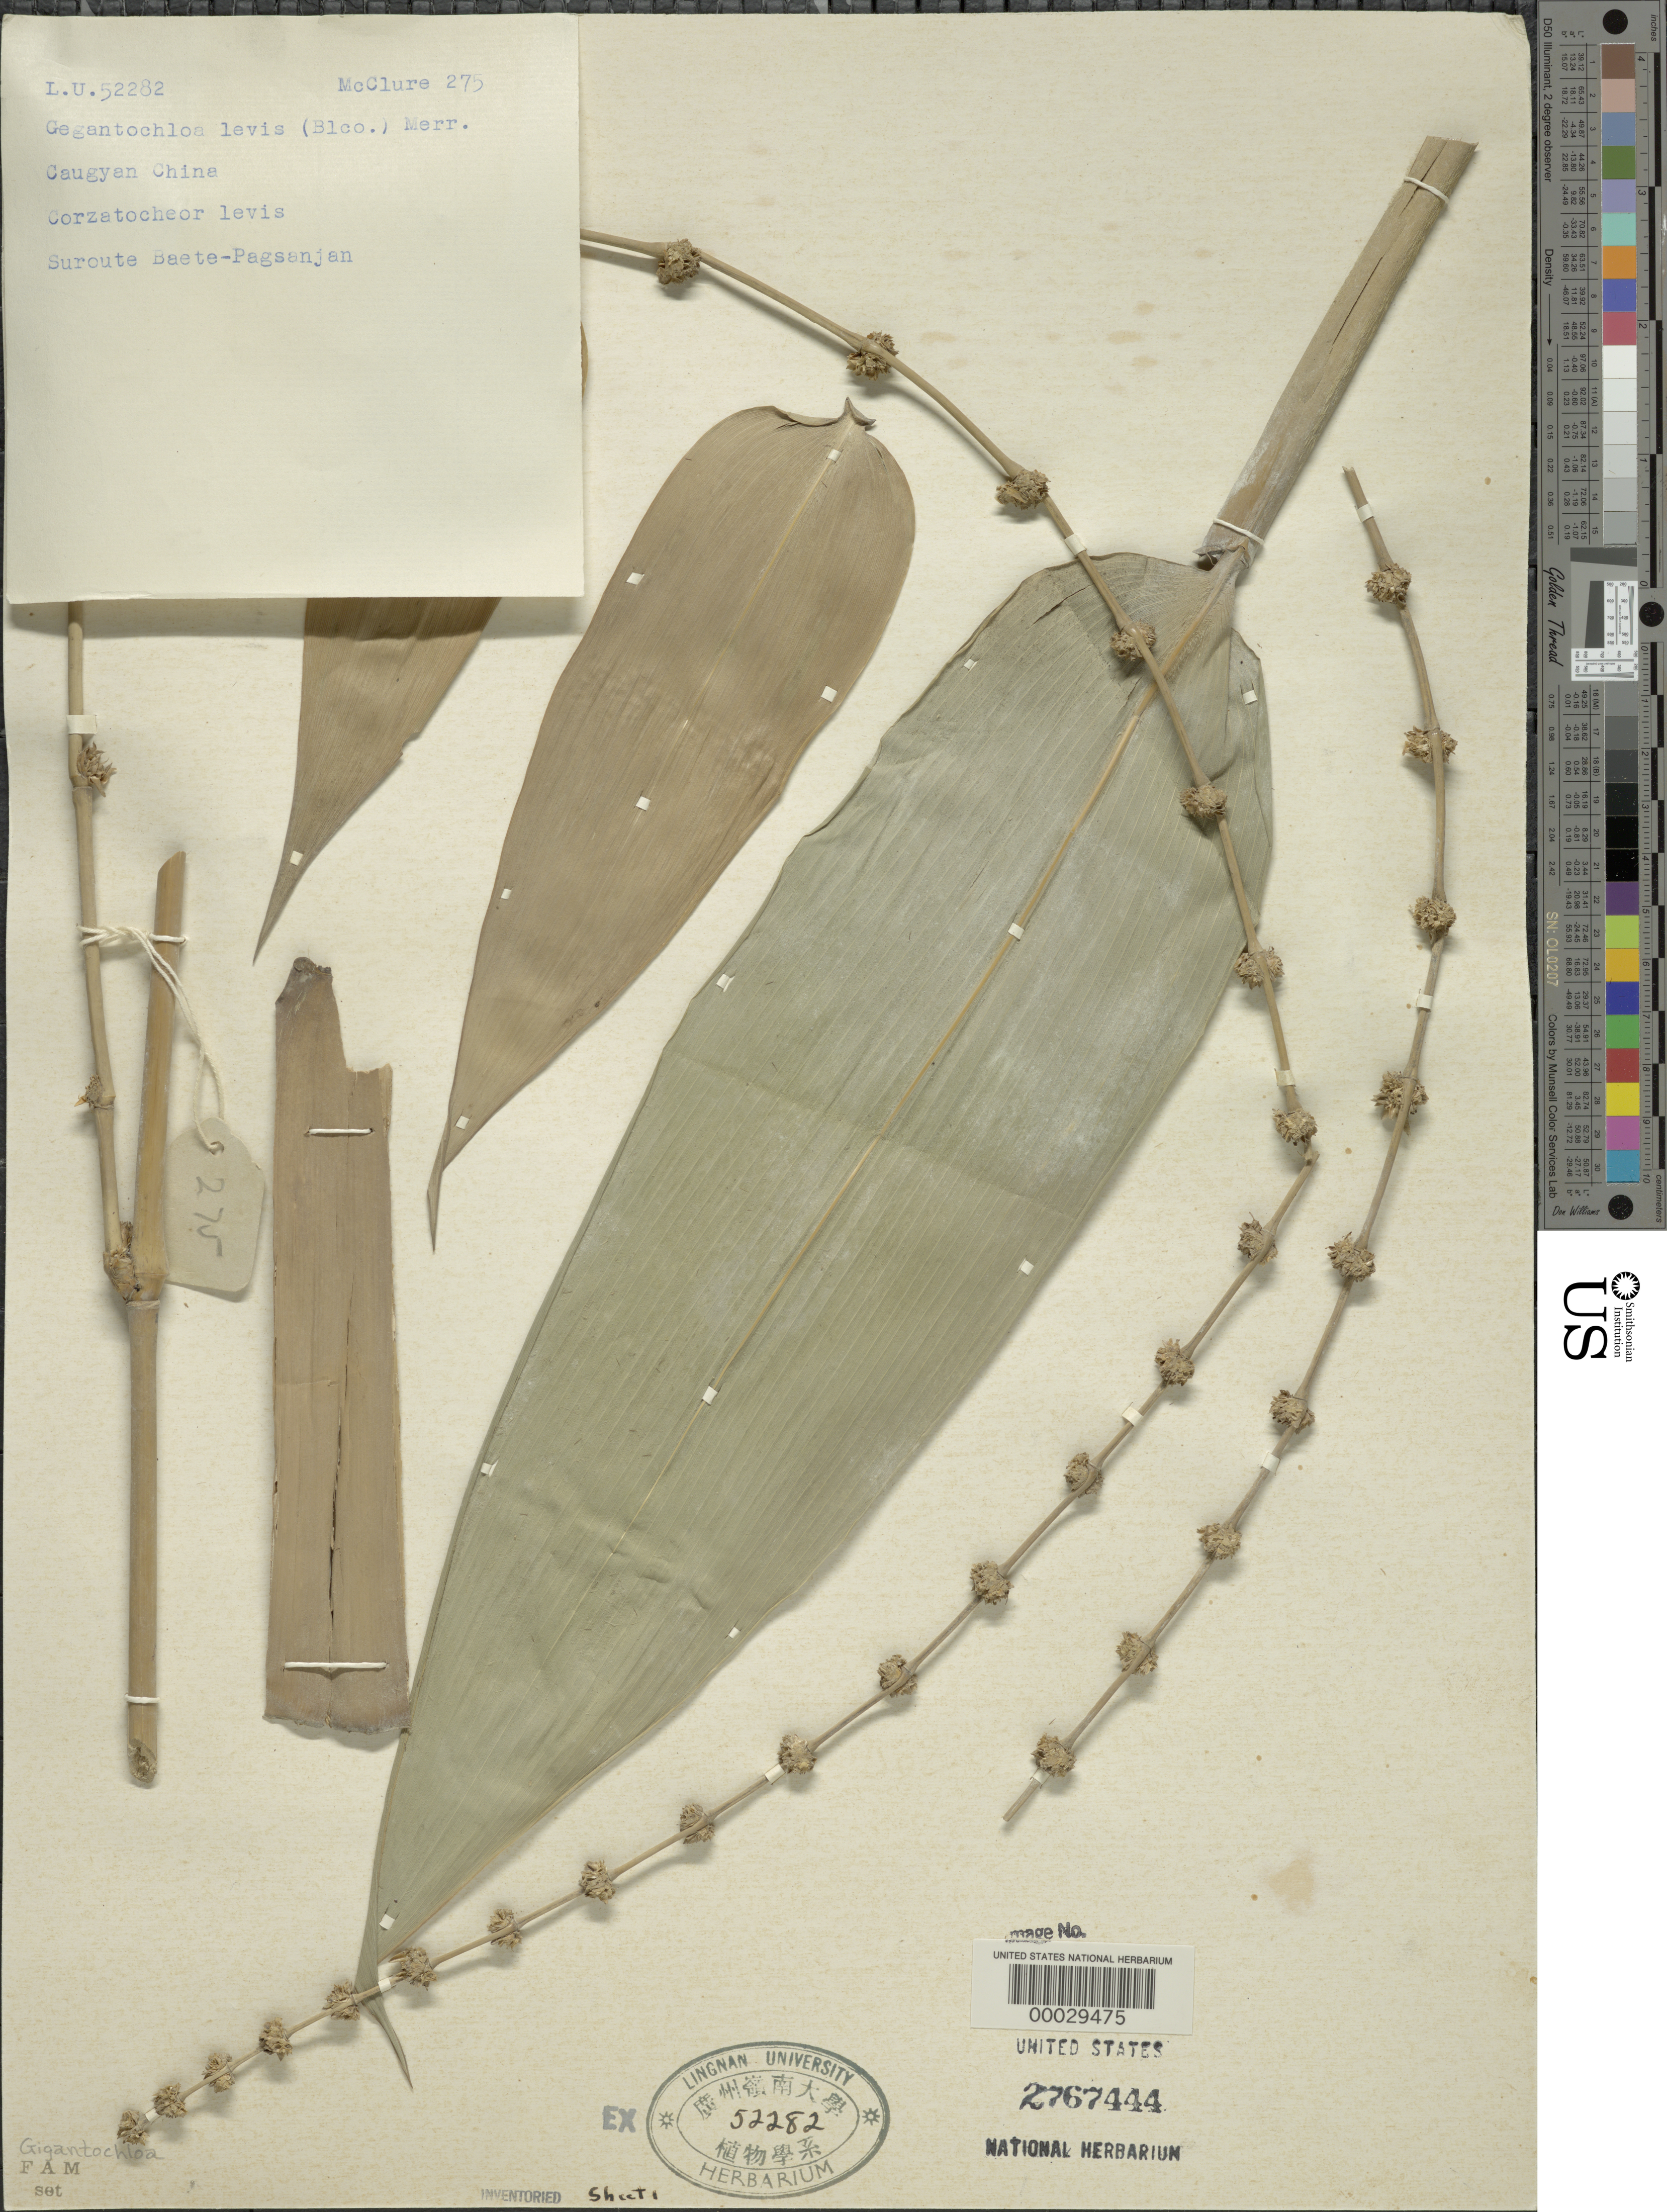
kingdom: Plantae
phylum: Tracheophyta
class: Liliopsida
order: Poales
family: Poaceae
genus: Gigantochloa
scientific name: Gigantochloa levis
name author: (Blanco) Merr.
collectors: F. A. McClure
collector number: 275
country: China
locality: Caugyan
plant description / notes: Lingnan Univ. # 52282 Originally from Philipine Islands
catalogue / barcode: US 2767444